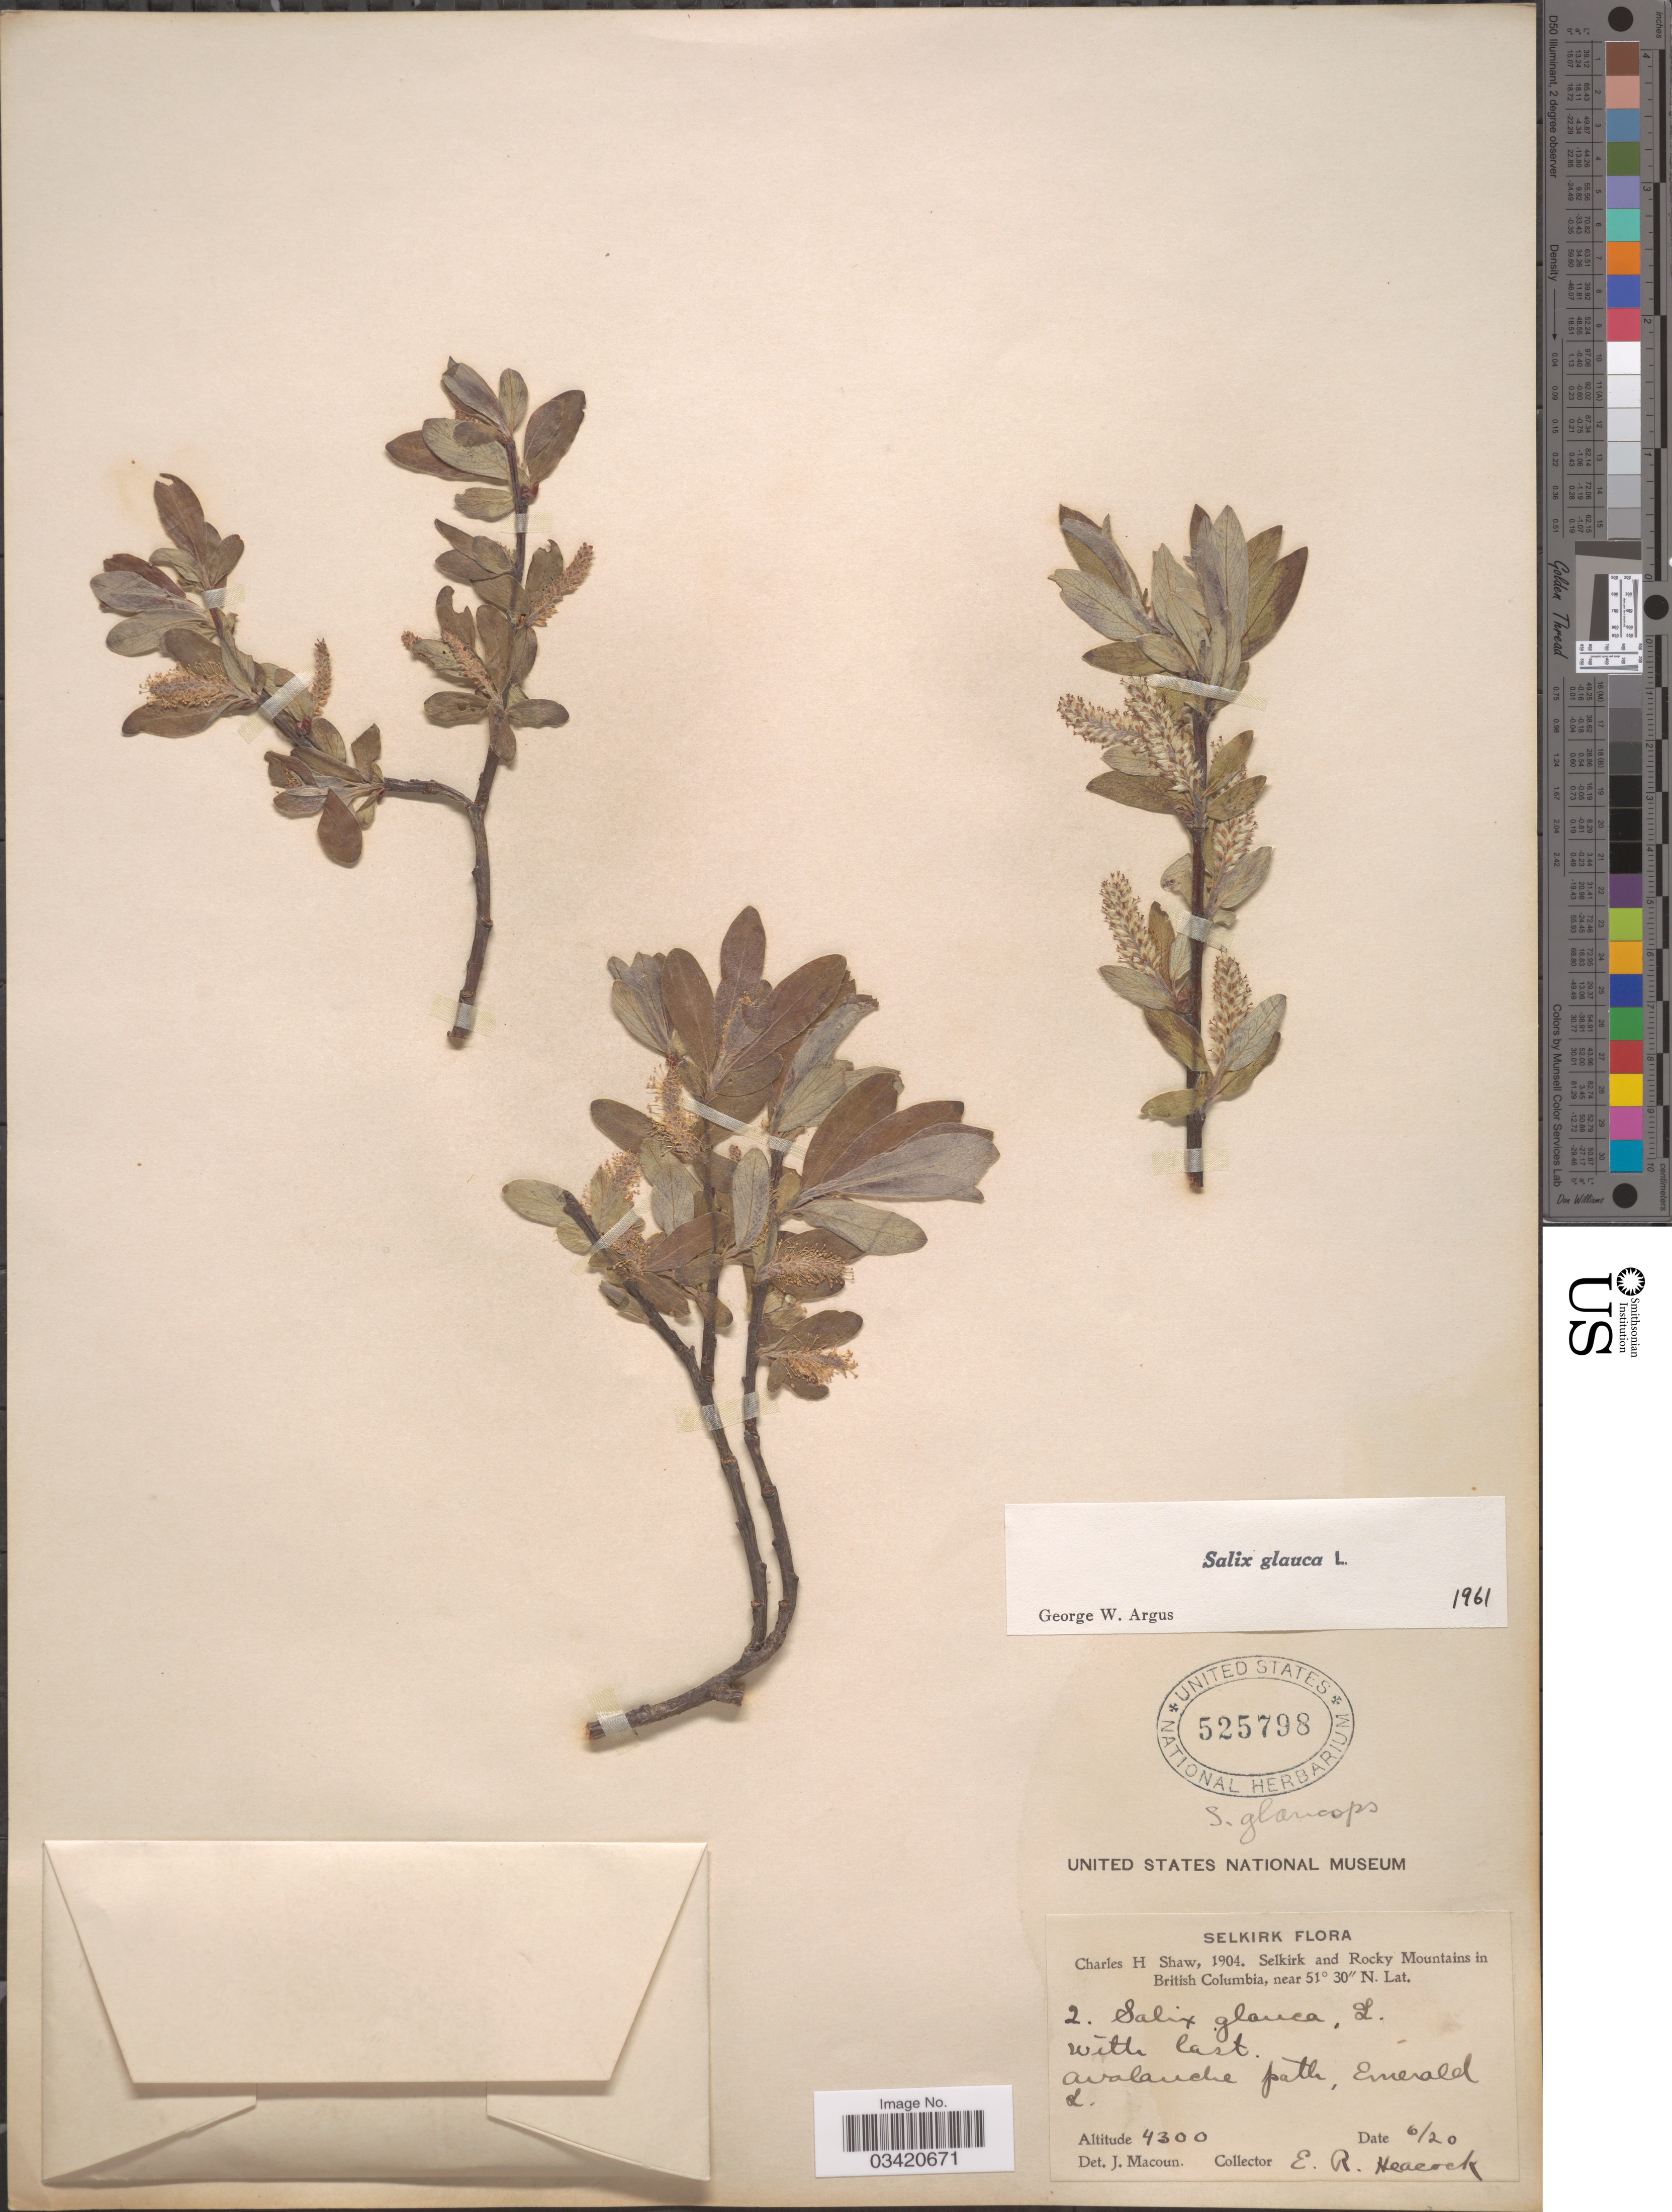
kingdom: Plantae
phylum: Tracheophyta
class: Magnoliopsida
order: Malpighiales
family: Salicaceae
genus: Salix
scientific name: Salix glauca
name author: L.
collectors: E. Heacock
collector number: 2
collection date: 1904-06-20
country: Canada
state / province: British Columbia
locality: Selkirk and Rocky Mountains. With last avalanche path, Emerald.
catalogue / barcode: US 525798